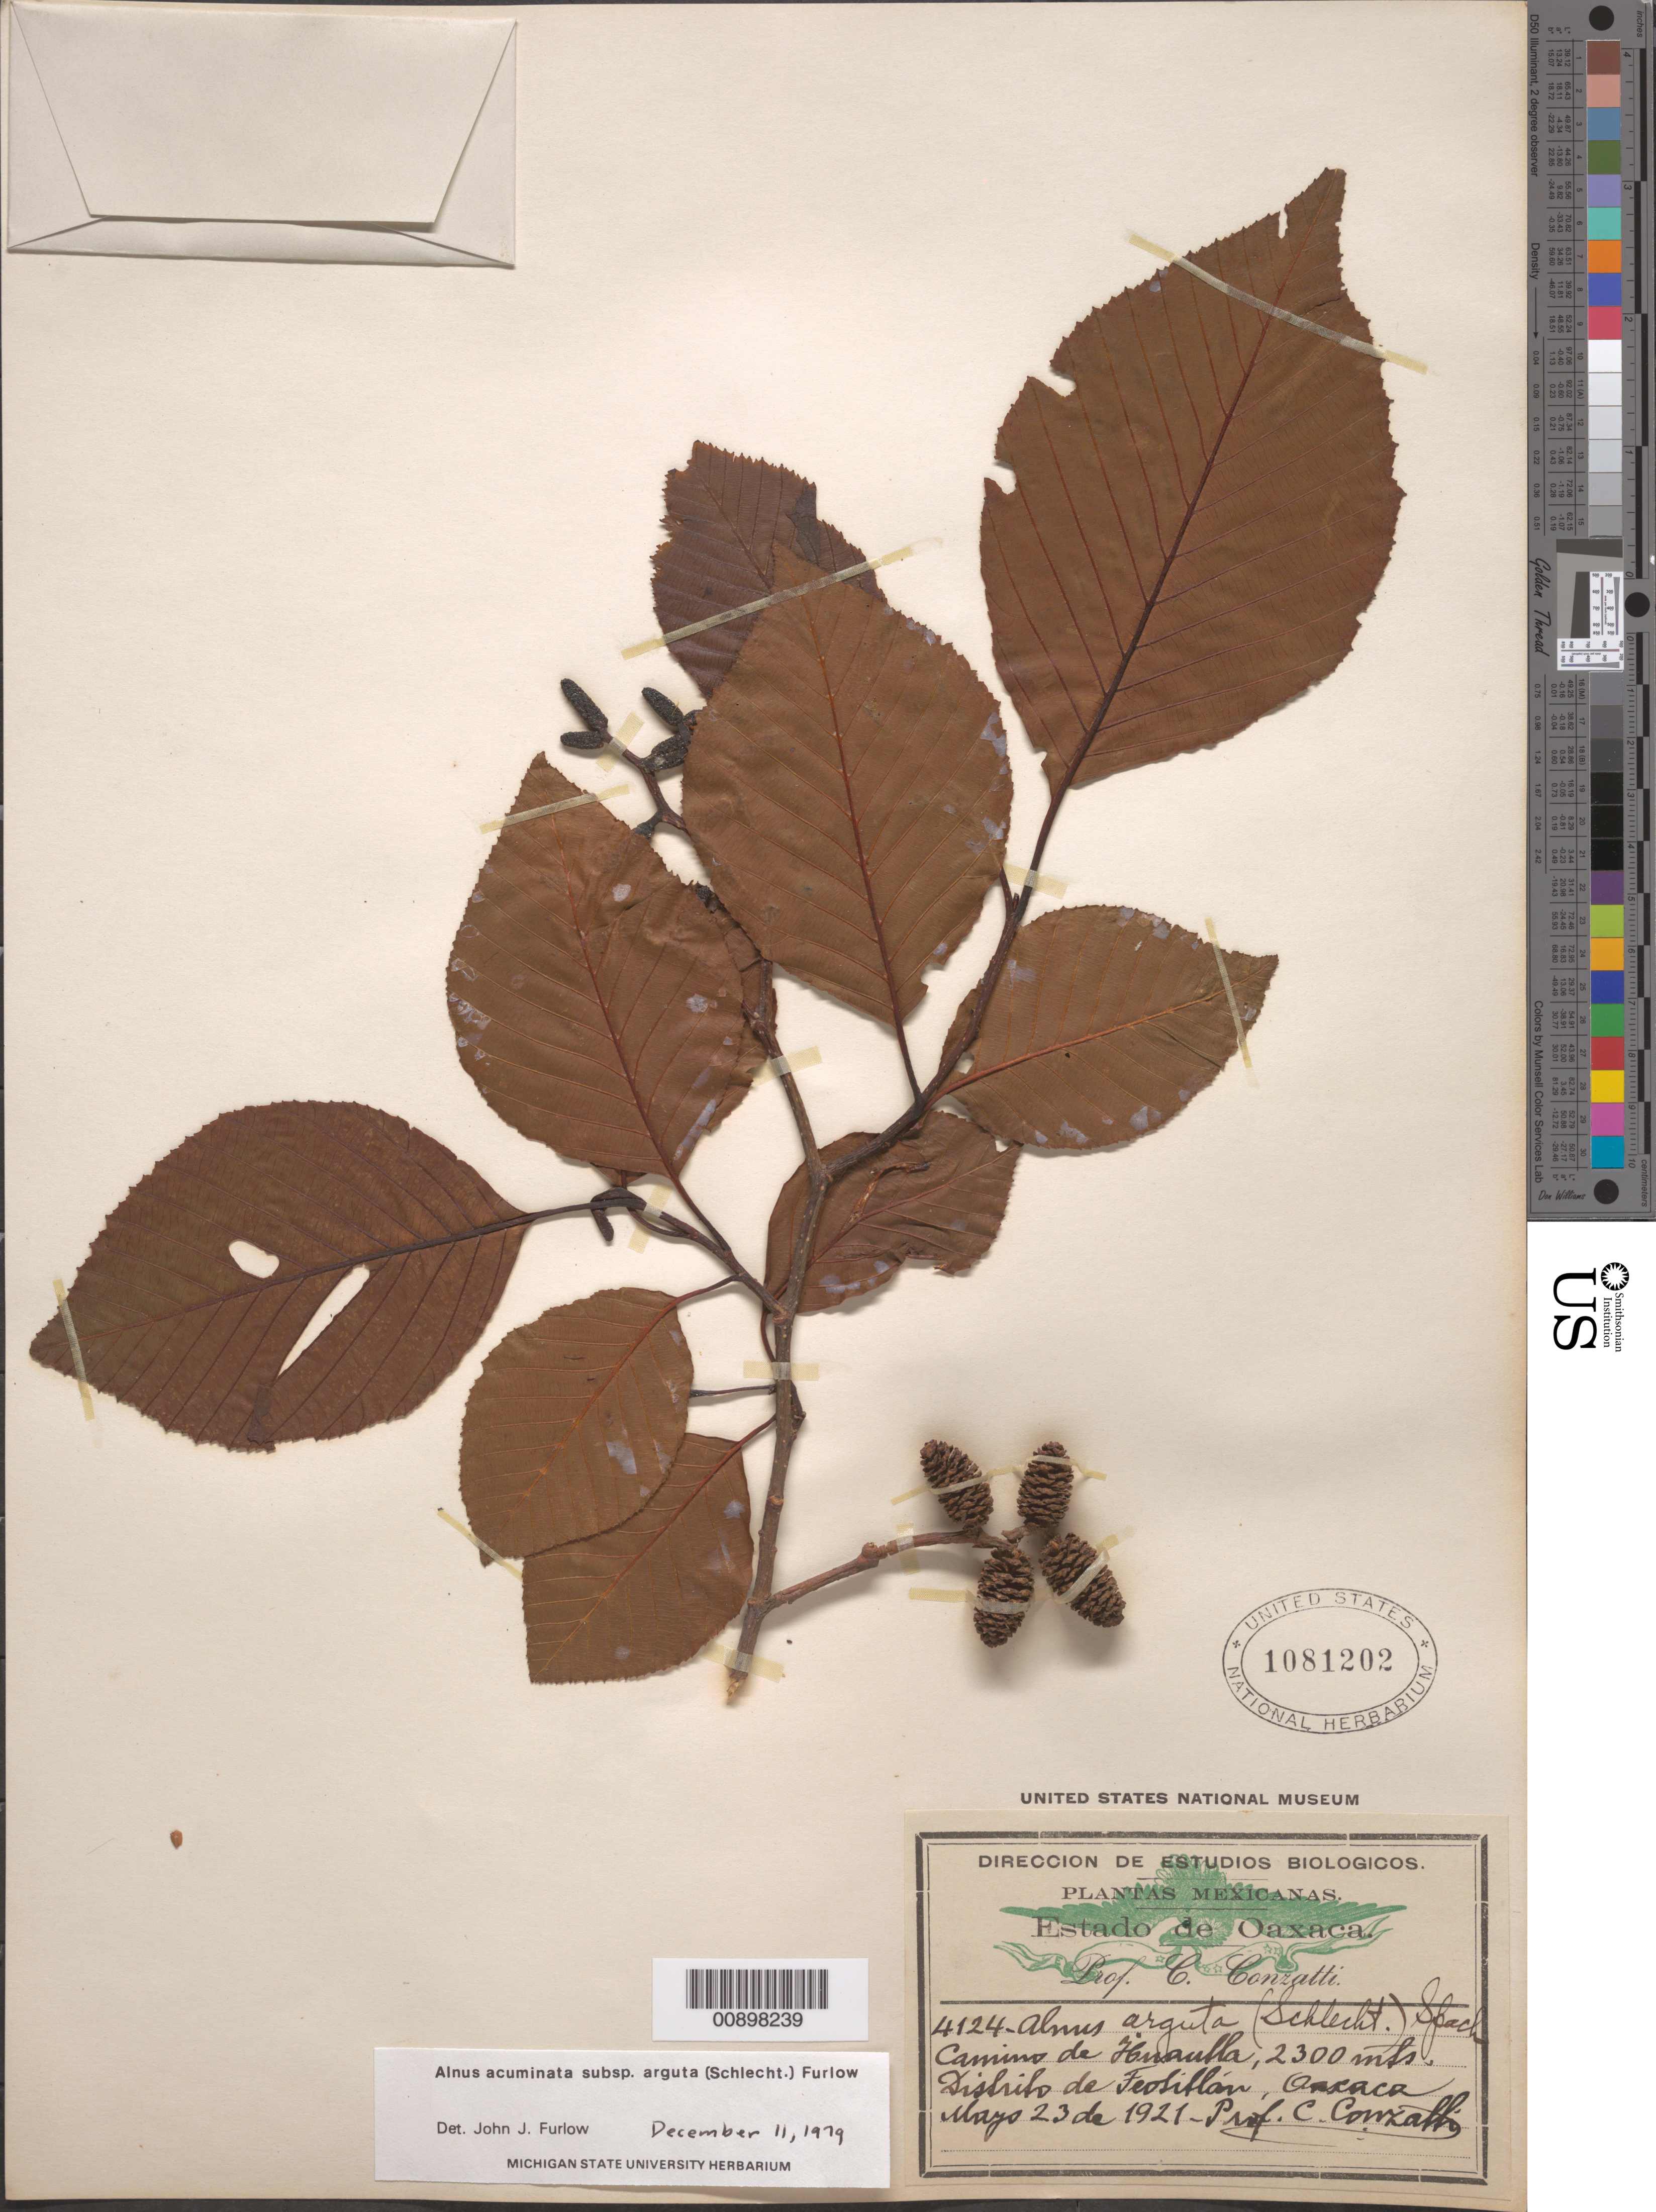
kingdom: Plantae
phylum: Tracheophyta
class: Magnoliopsida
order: Fagales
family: Betulaceae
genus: Alnus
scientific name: Alnus acuminata subsp. arguta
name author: (Schltdl.) Furlow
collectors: C. Conzatti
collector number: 4124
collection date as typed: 23 May 1921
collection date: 1921-05-23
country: Mexico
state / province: Oaxaca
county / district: Teotitlán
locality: Camino de Huautla, Distrito de Teotitlán, Oaxaca.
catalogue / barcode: US 1081202